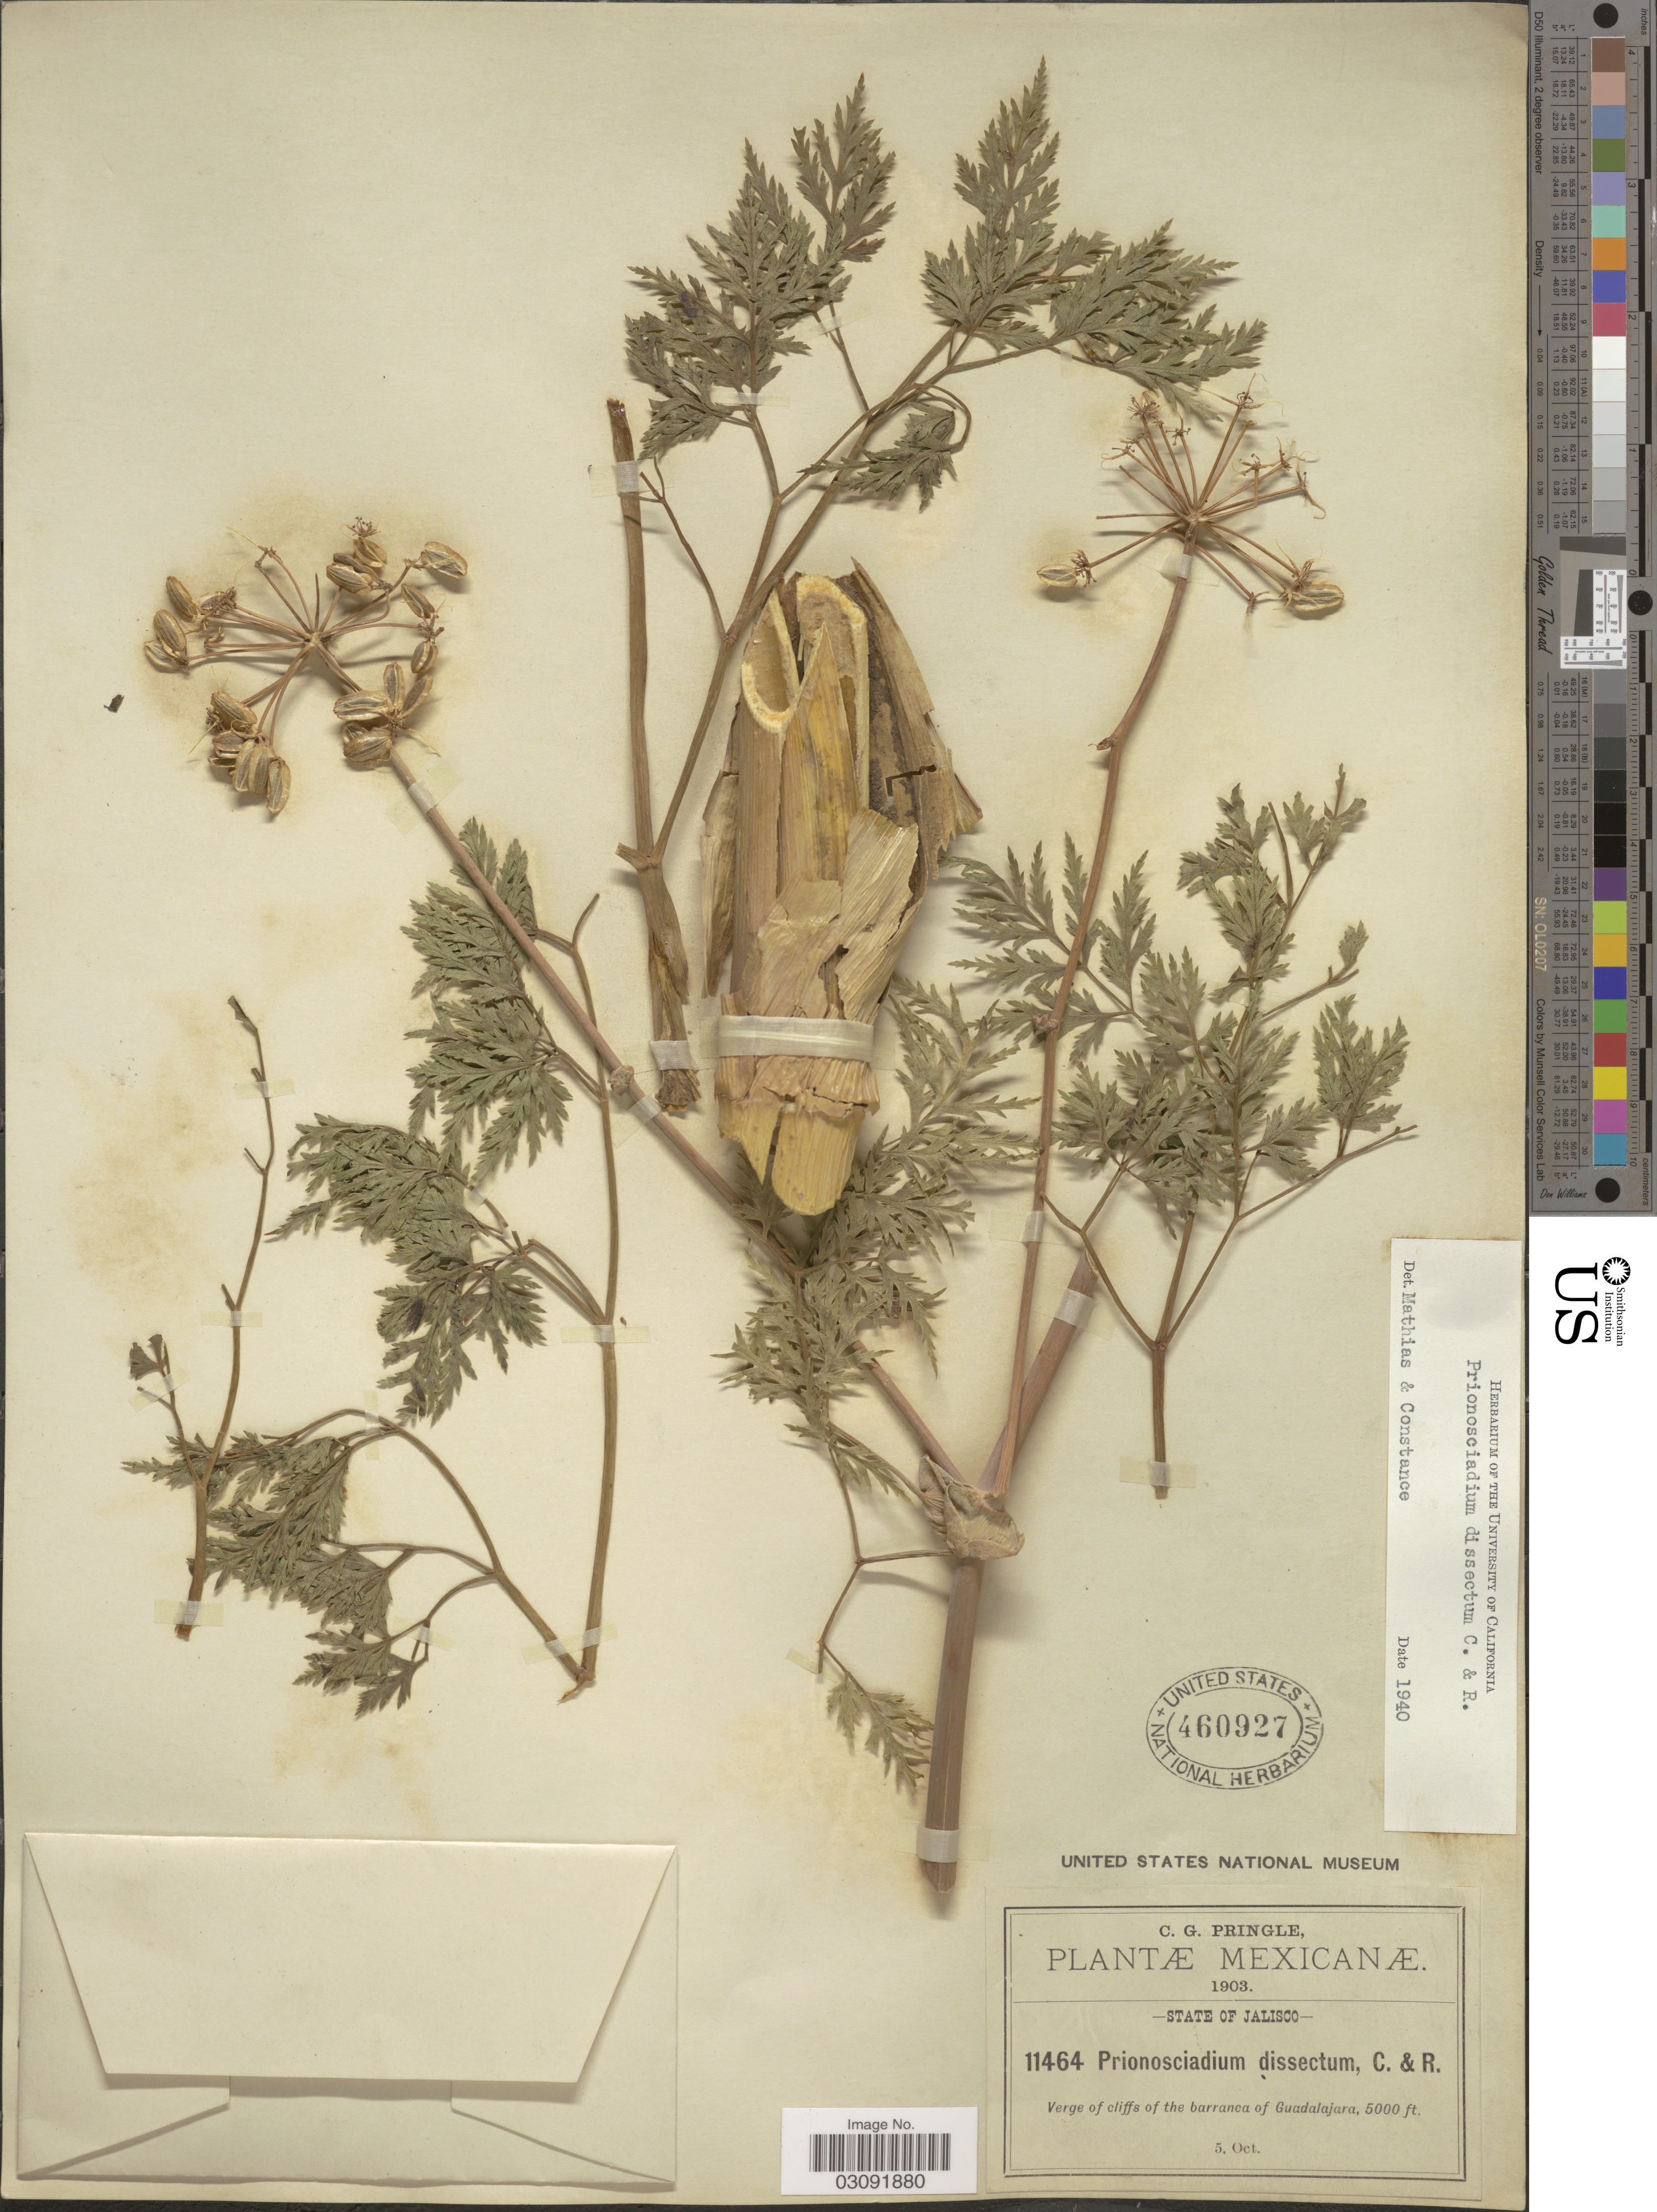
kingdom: Plantae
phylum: Tracheophyta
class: Magnoliopsida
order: Apiales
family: Apiaceae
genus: Prionosciadium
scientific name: Prionosciadium dissectum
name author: J.M. Coult. & Rose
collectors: C. G. Pringle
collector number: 11464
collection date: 1903-10-05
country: Mexico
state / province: Jalisco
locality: Verge of cliffs of the barranca of Guadalajara.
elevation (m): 1524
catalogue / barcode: US 160927